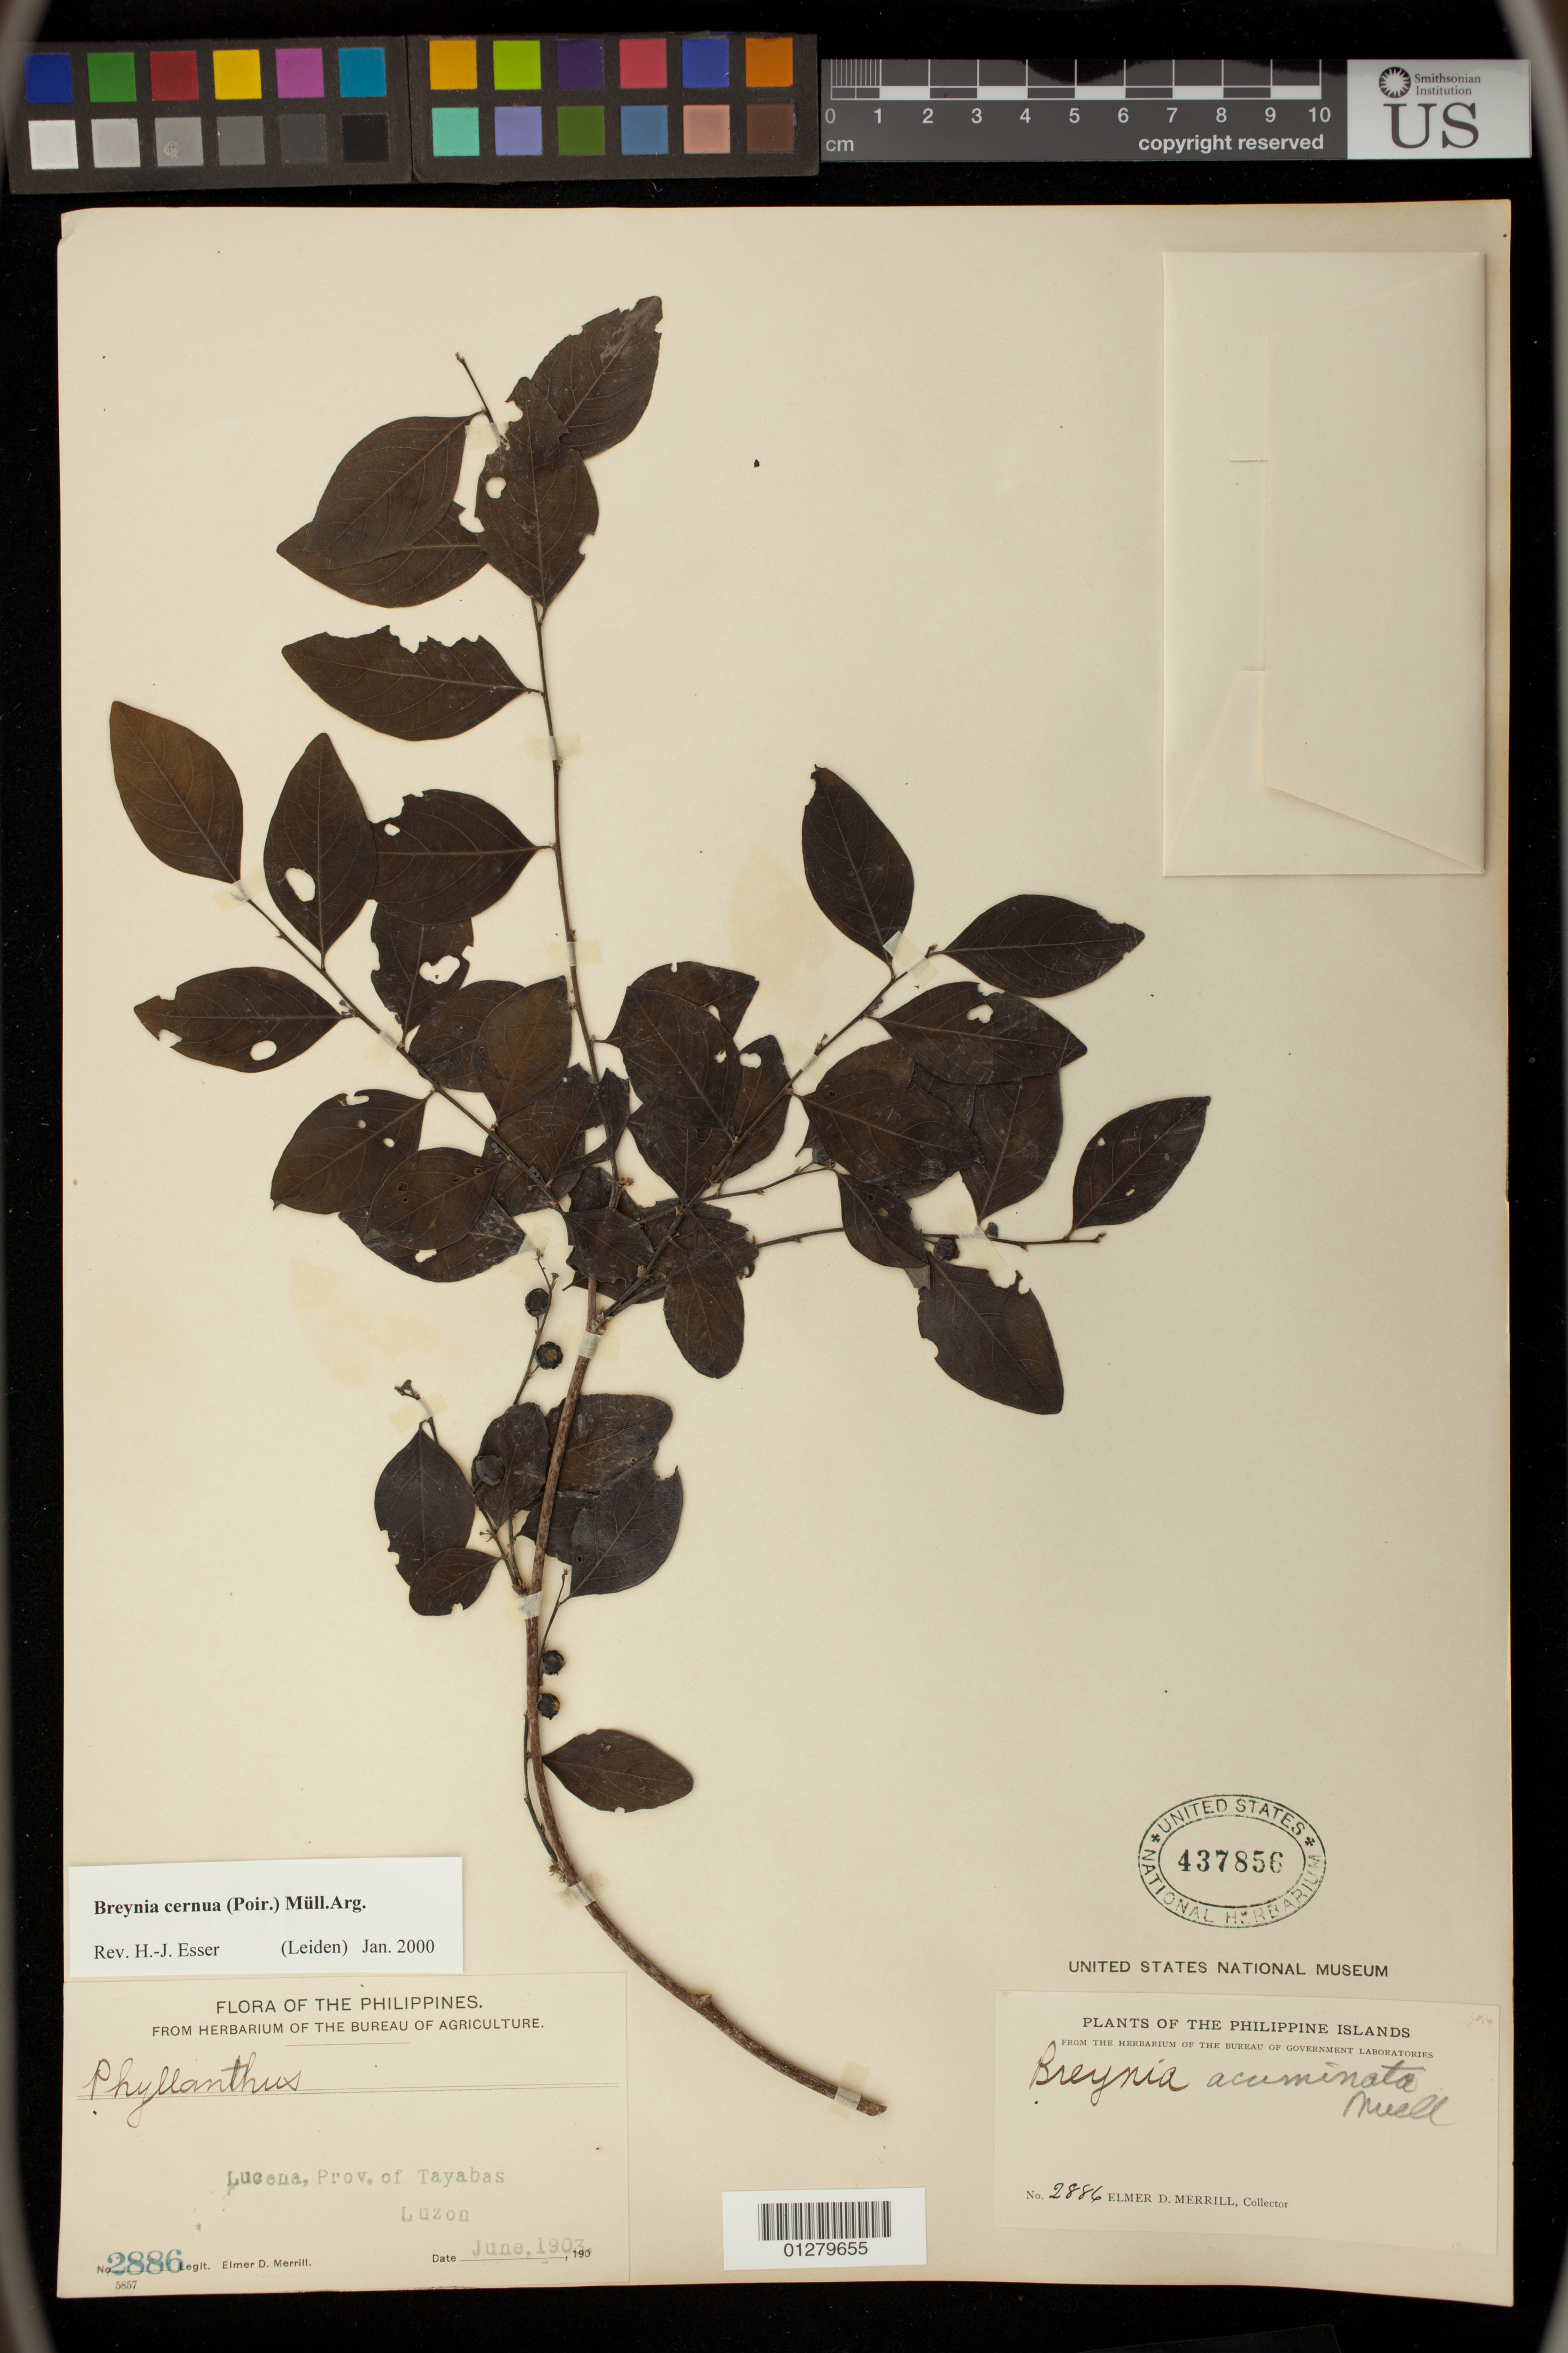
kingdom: Plantae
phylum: Tracheophyta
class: Magnoliopsida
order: Malpighiales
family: Phyllanthaceae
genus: Breynia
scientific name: Breynia cernua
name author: (Poir.) Müll. Arg.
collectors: E. D. Merrill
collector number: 2886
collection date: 1903-06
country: Philippines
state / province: Calabarzon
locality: Lucena, Prov. of Tayabas, Luzon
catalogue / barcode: US 437856